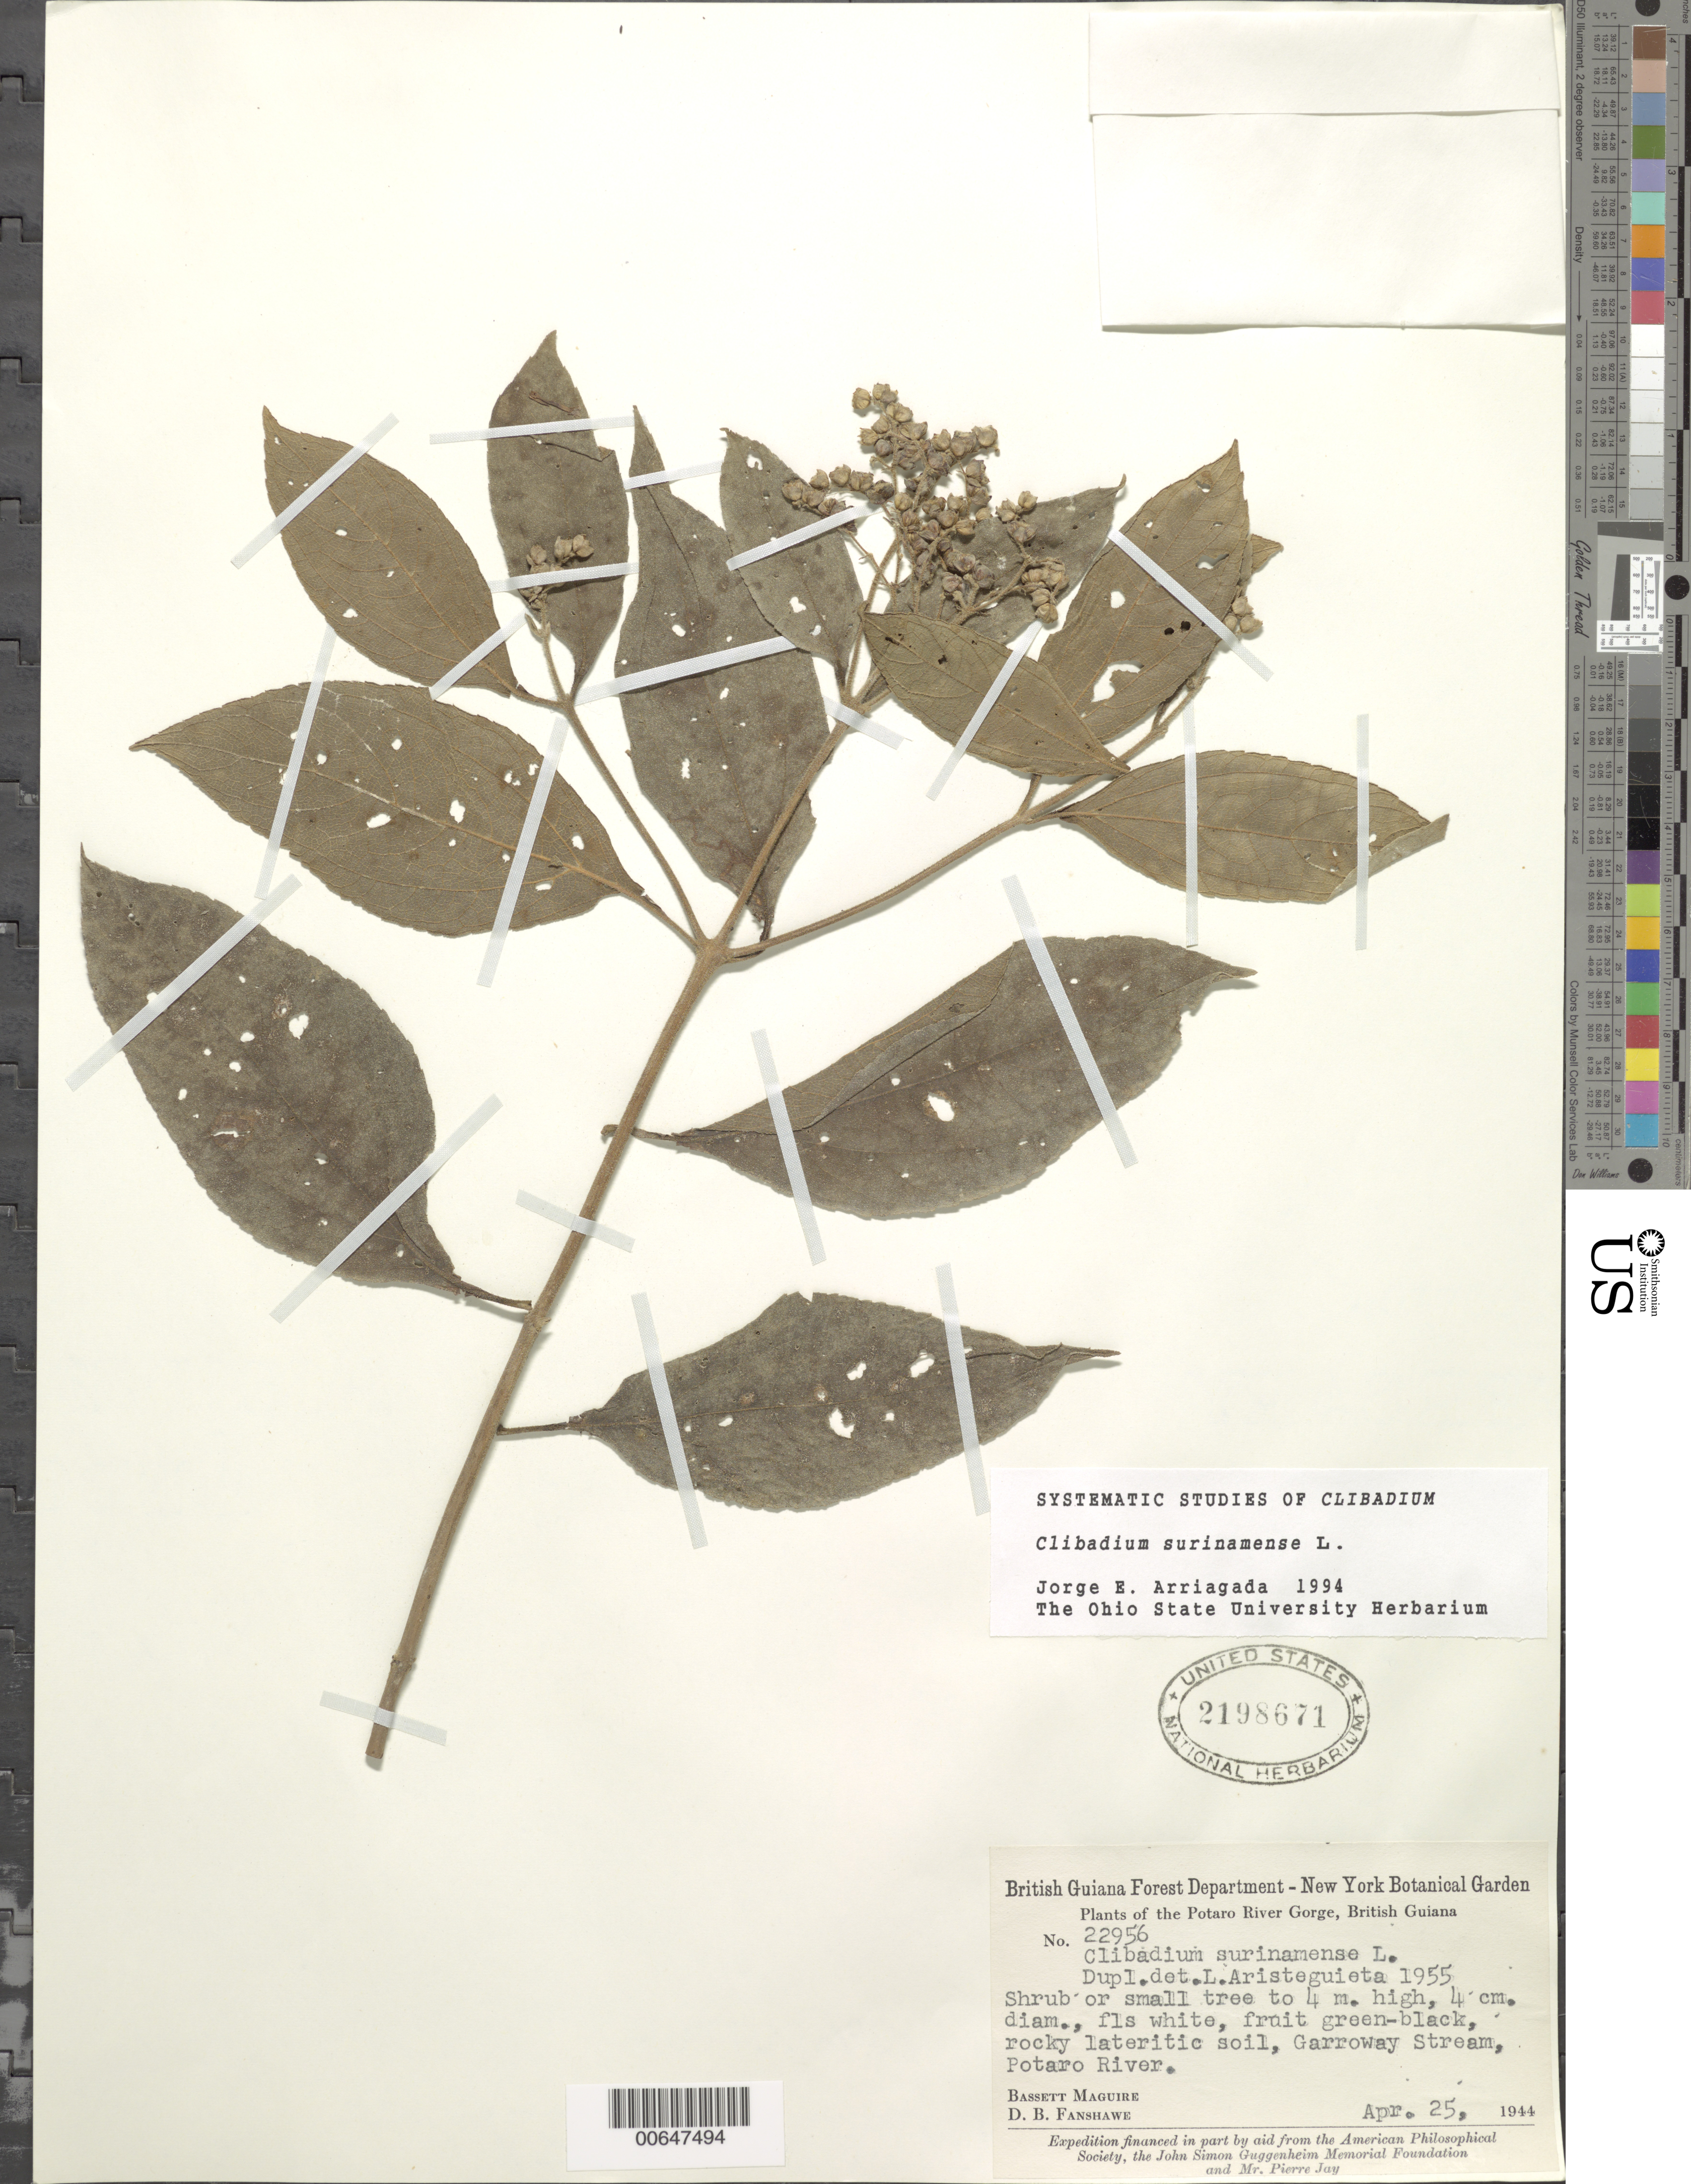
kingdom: Plantae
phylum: Tracheophyta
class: Magnoliopsida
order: Asterales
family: Asteraceae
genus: Clibadium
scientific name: Clibadium surinamense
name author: L.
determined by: Arriagada, J. E.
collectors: B. Maguire & D. B. Fanshawe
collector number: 22956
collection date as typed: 25-Apr-44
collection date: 1944-04-25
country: Guyana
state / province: Potaro-Siparuni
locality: Garraway Stream, Potaro River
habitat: Rocky lateritic soil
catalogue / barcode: US 2198671